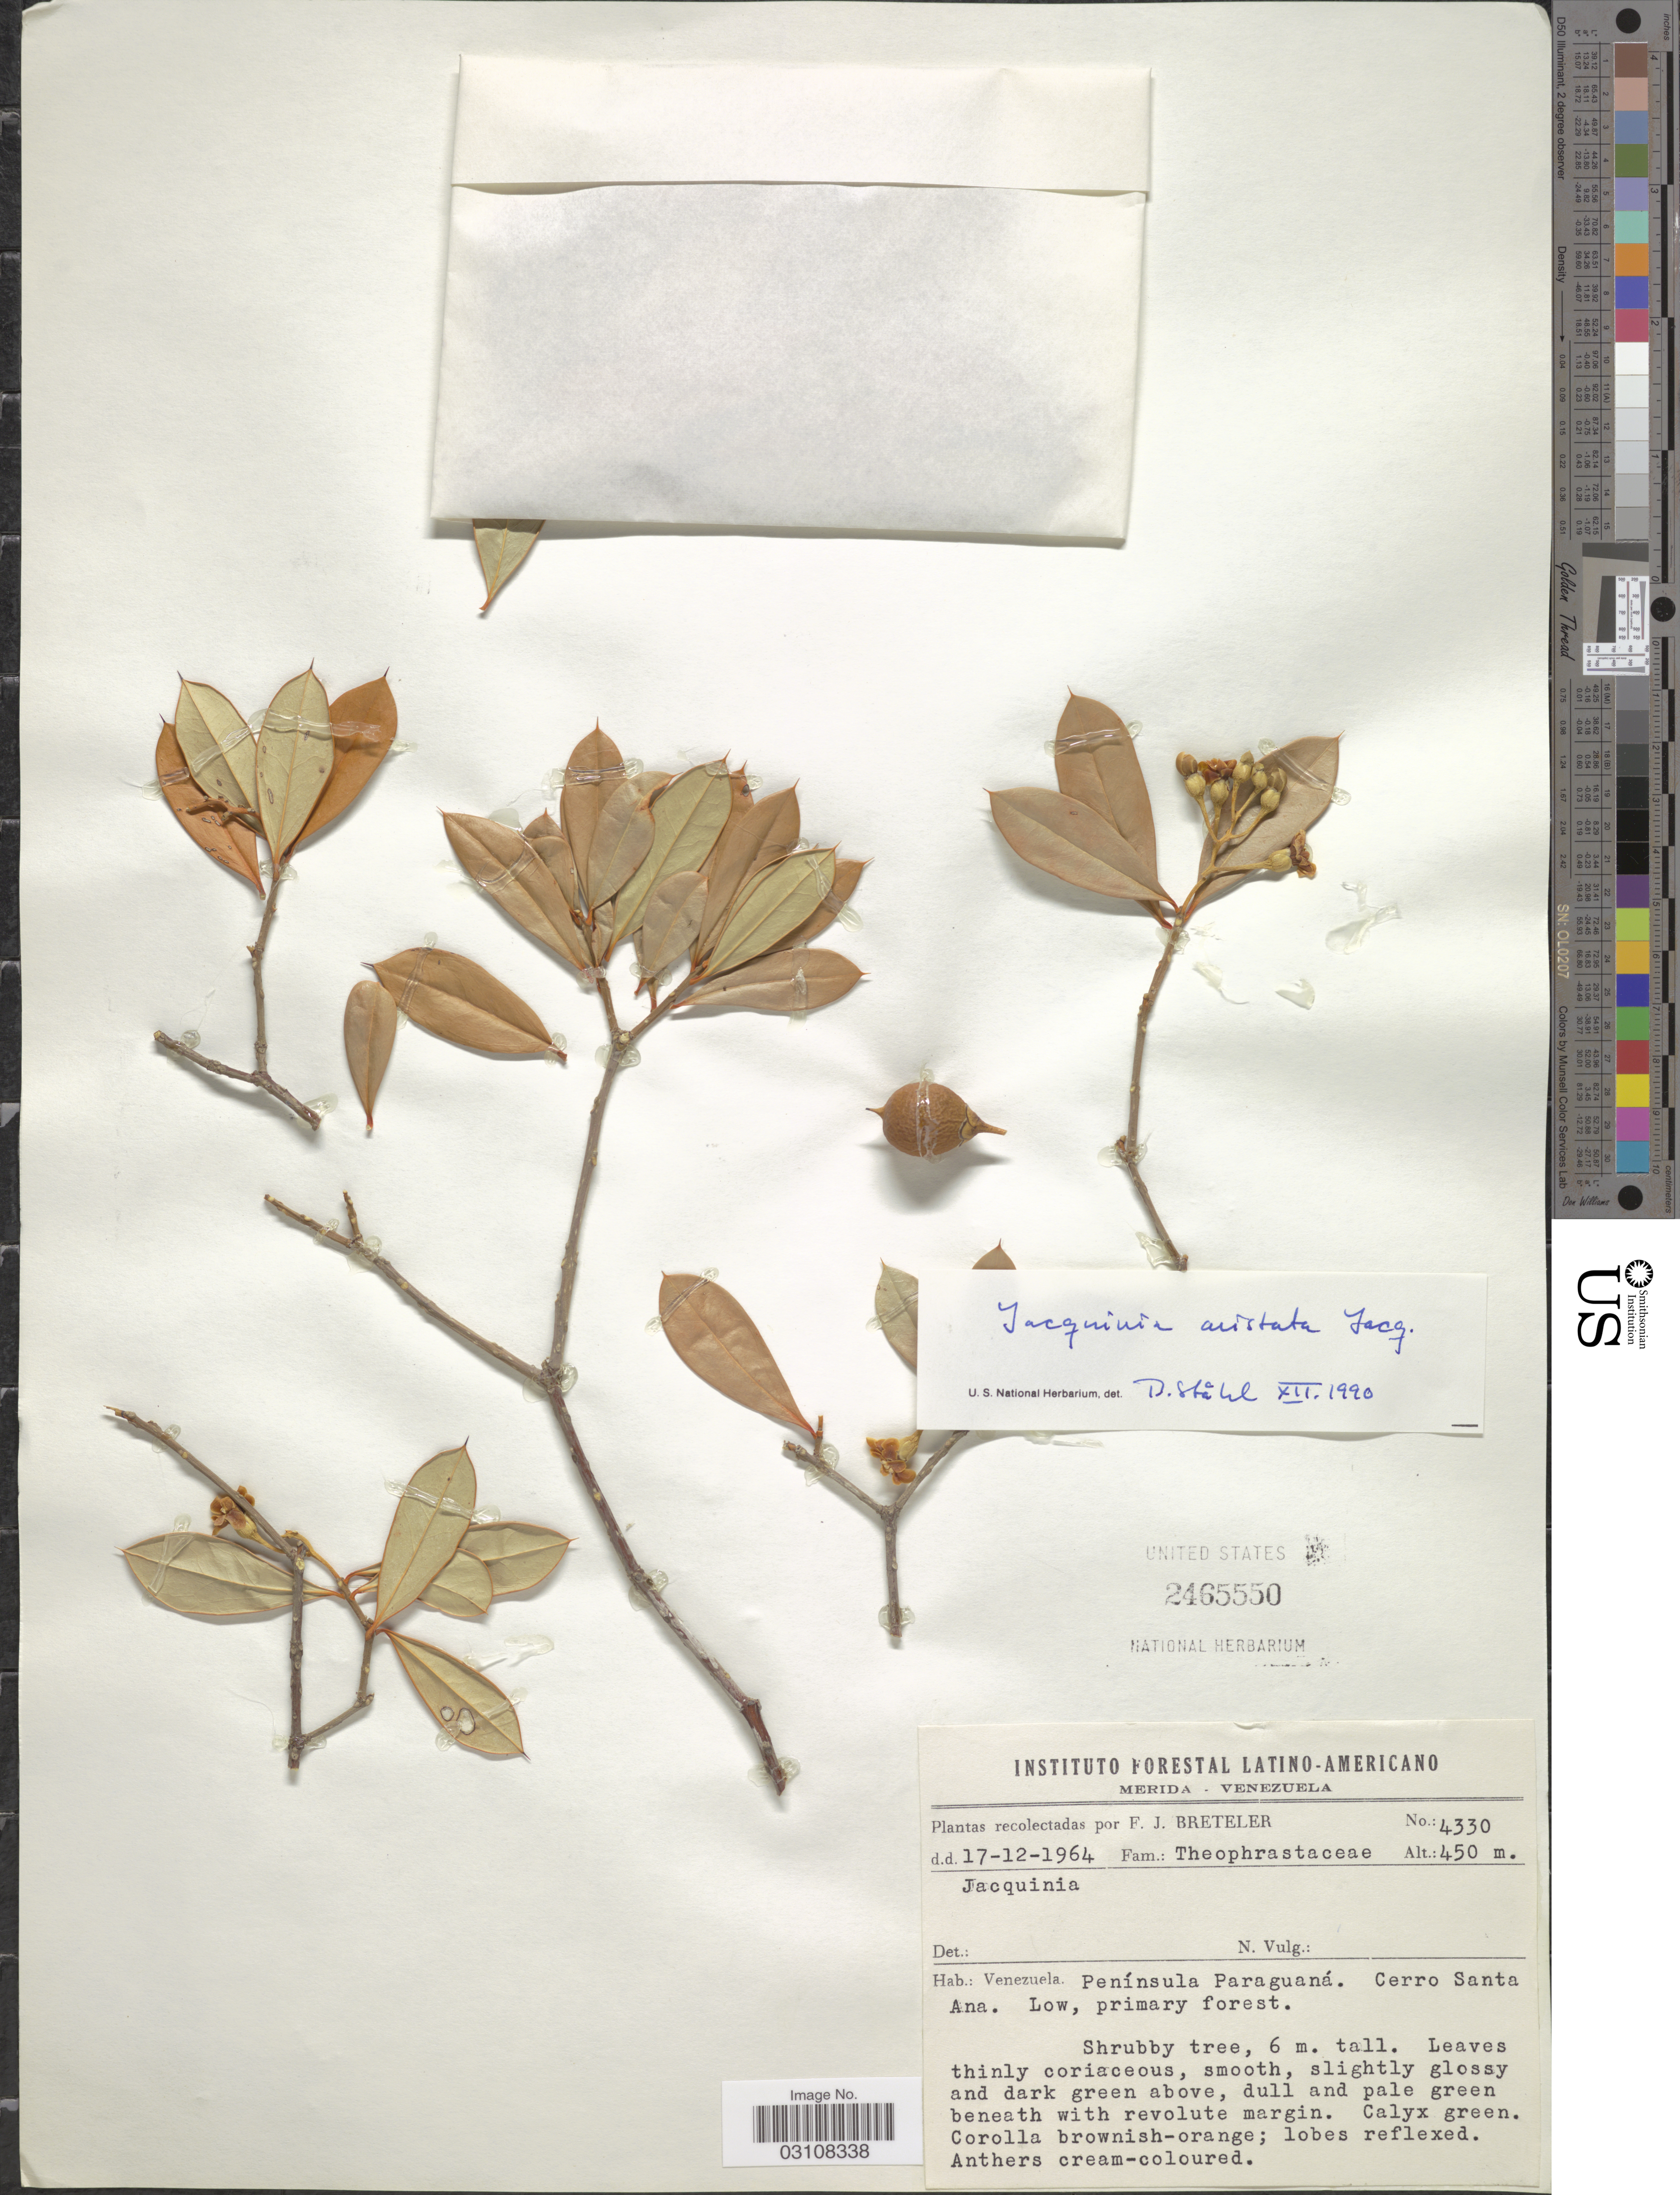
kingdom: Plantae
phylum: Tracheophyta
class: Magnoliopsida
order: Ericales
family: Primulaceae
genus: Bonellia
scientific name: Bonellia frutescens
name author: (Mill.) B. Ståhl & Källersjö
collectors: F. J. Breteler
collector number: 4330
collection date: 1964-12-17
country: Venezuela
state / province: Mérida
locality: Península Paraguaná. Cerro Santa Ana.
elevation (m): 450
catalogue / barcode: US 2465550